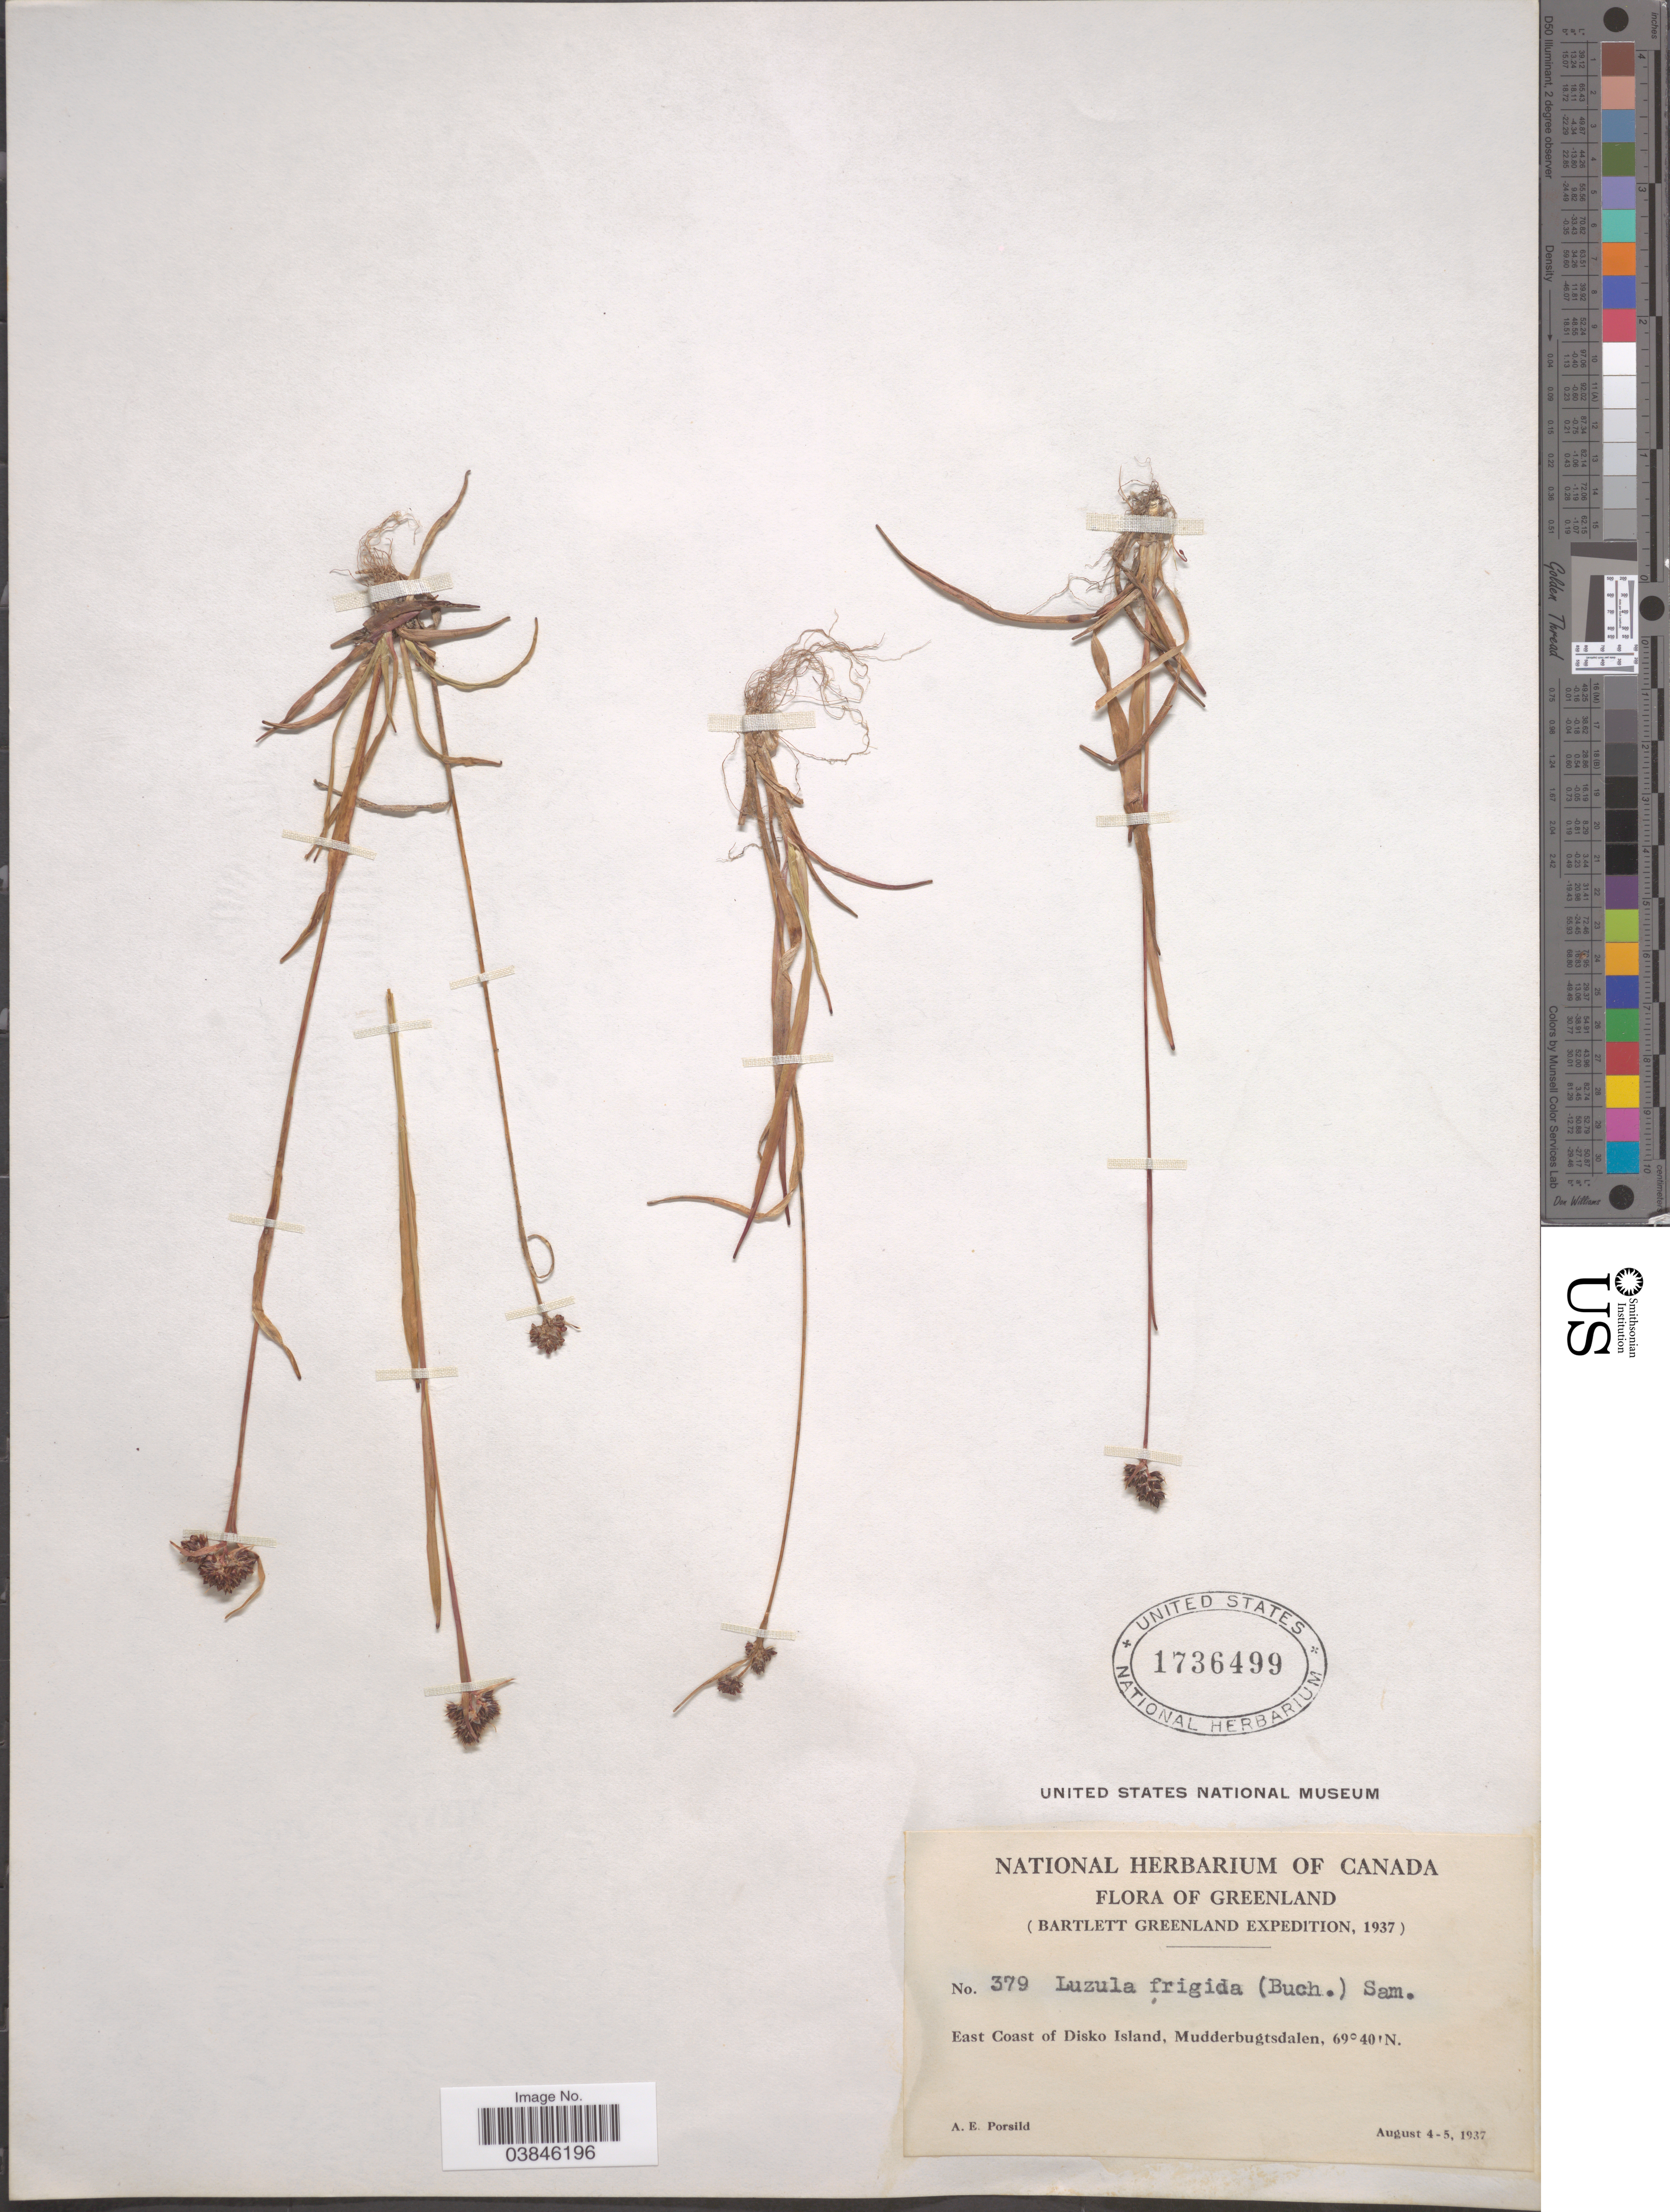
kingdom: Plantae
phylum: Tracheophyta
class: Liliopsida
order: Poales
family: Juncaceae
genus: Luzula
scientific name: Luzula multiflora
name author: (Ehrh.) Lej.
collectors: A. E. Porsild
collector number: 379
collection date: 1937-08-04/1937-08-05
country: Greenland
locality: East Coast of Disko Island, Mudderbugtsdalen.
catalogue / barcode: US 1736499